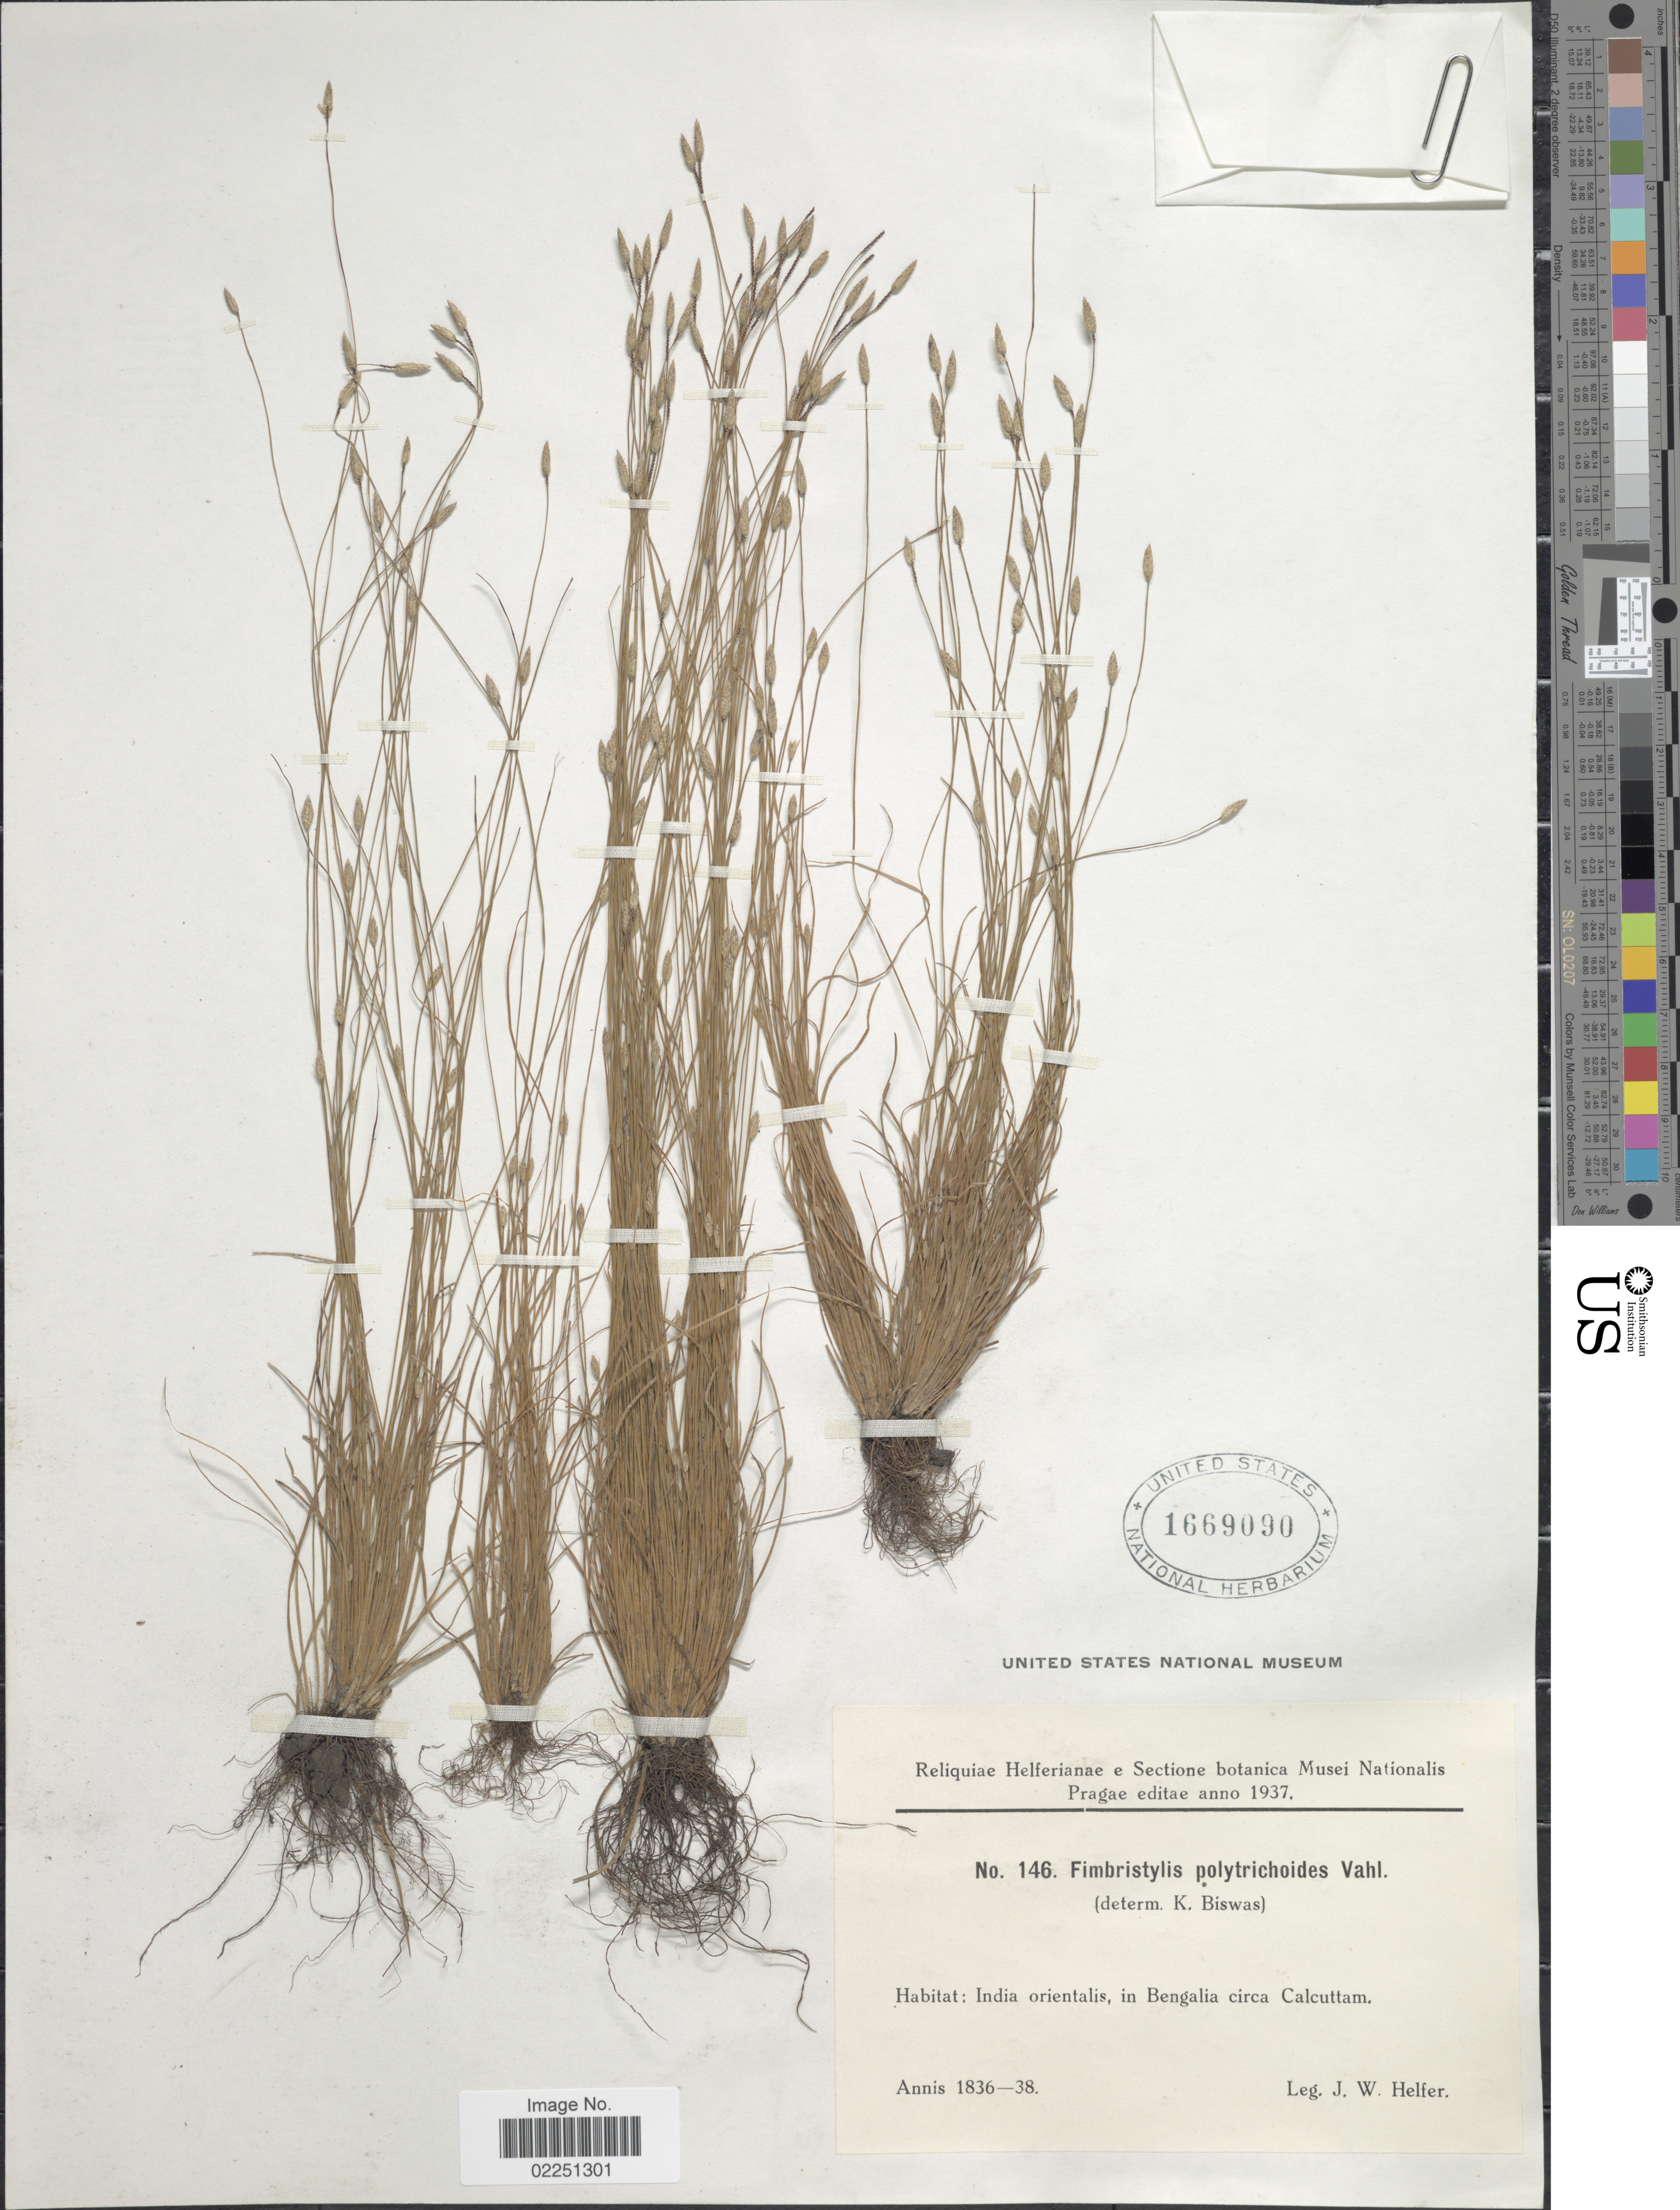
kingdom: Plantae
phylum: Tracheophyta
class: Liliopsida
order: Poales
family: Cyperaceae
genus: Fimbristylis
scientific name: Fimbristylis polytrichoides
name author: (Retz.) Vahl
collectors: J. W. Helfer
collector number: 146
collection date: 1836/1838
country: India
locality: India orientalis, in Bengalis circa Calcuttam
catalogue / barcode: US 1669090